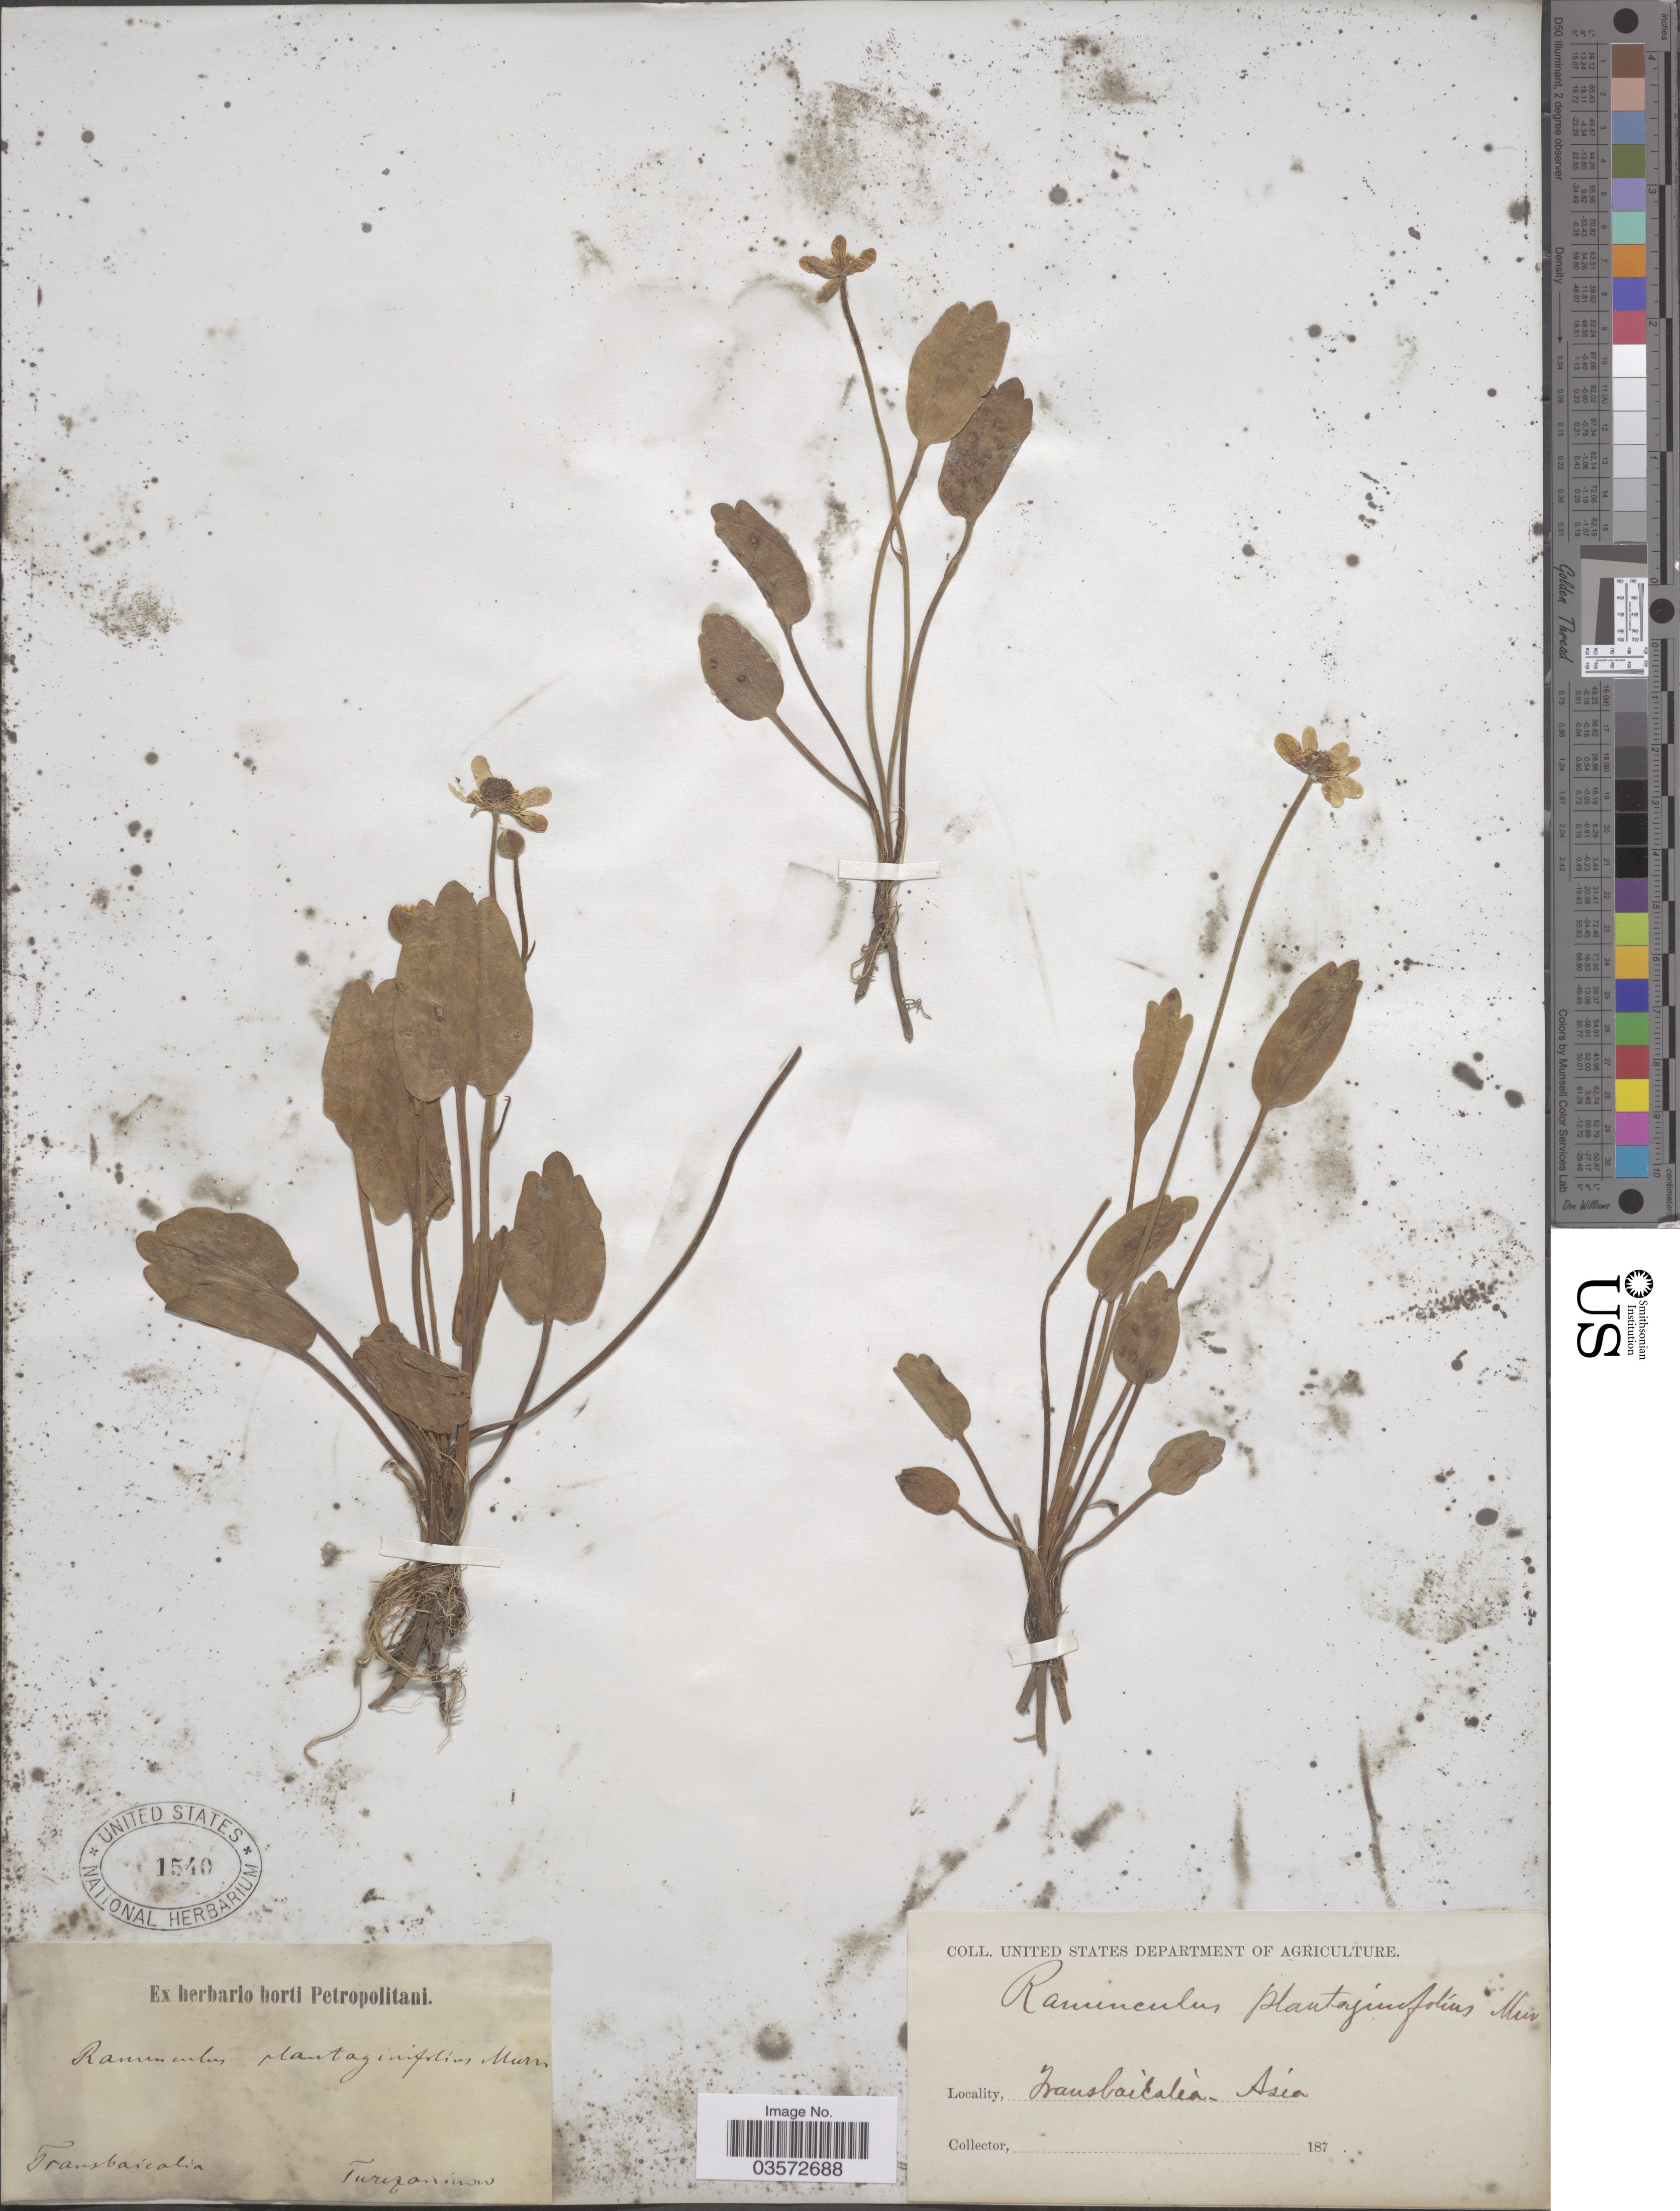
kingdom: Plantae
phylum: Tracheophyta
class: Magnoliopsida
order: Ranunculales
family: Ranunculaceae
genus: Ranunculus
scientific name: Ranunculus plantaginifolius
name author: Murray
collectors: Turczaninow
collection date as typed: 187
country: Russian Federation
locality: Transbaicalea - Asia.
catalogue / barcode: US 1540